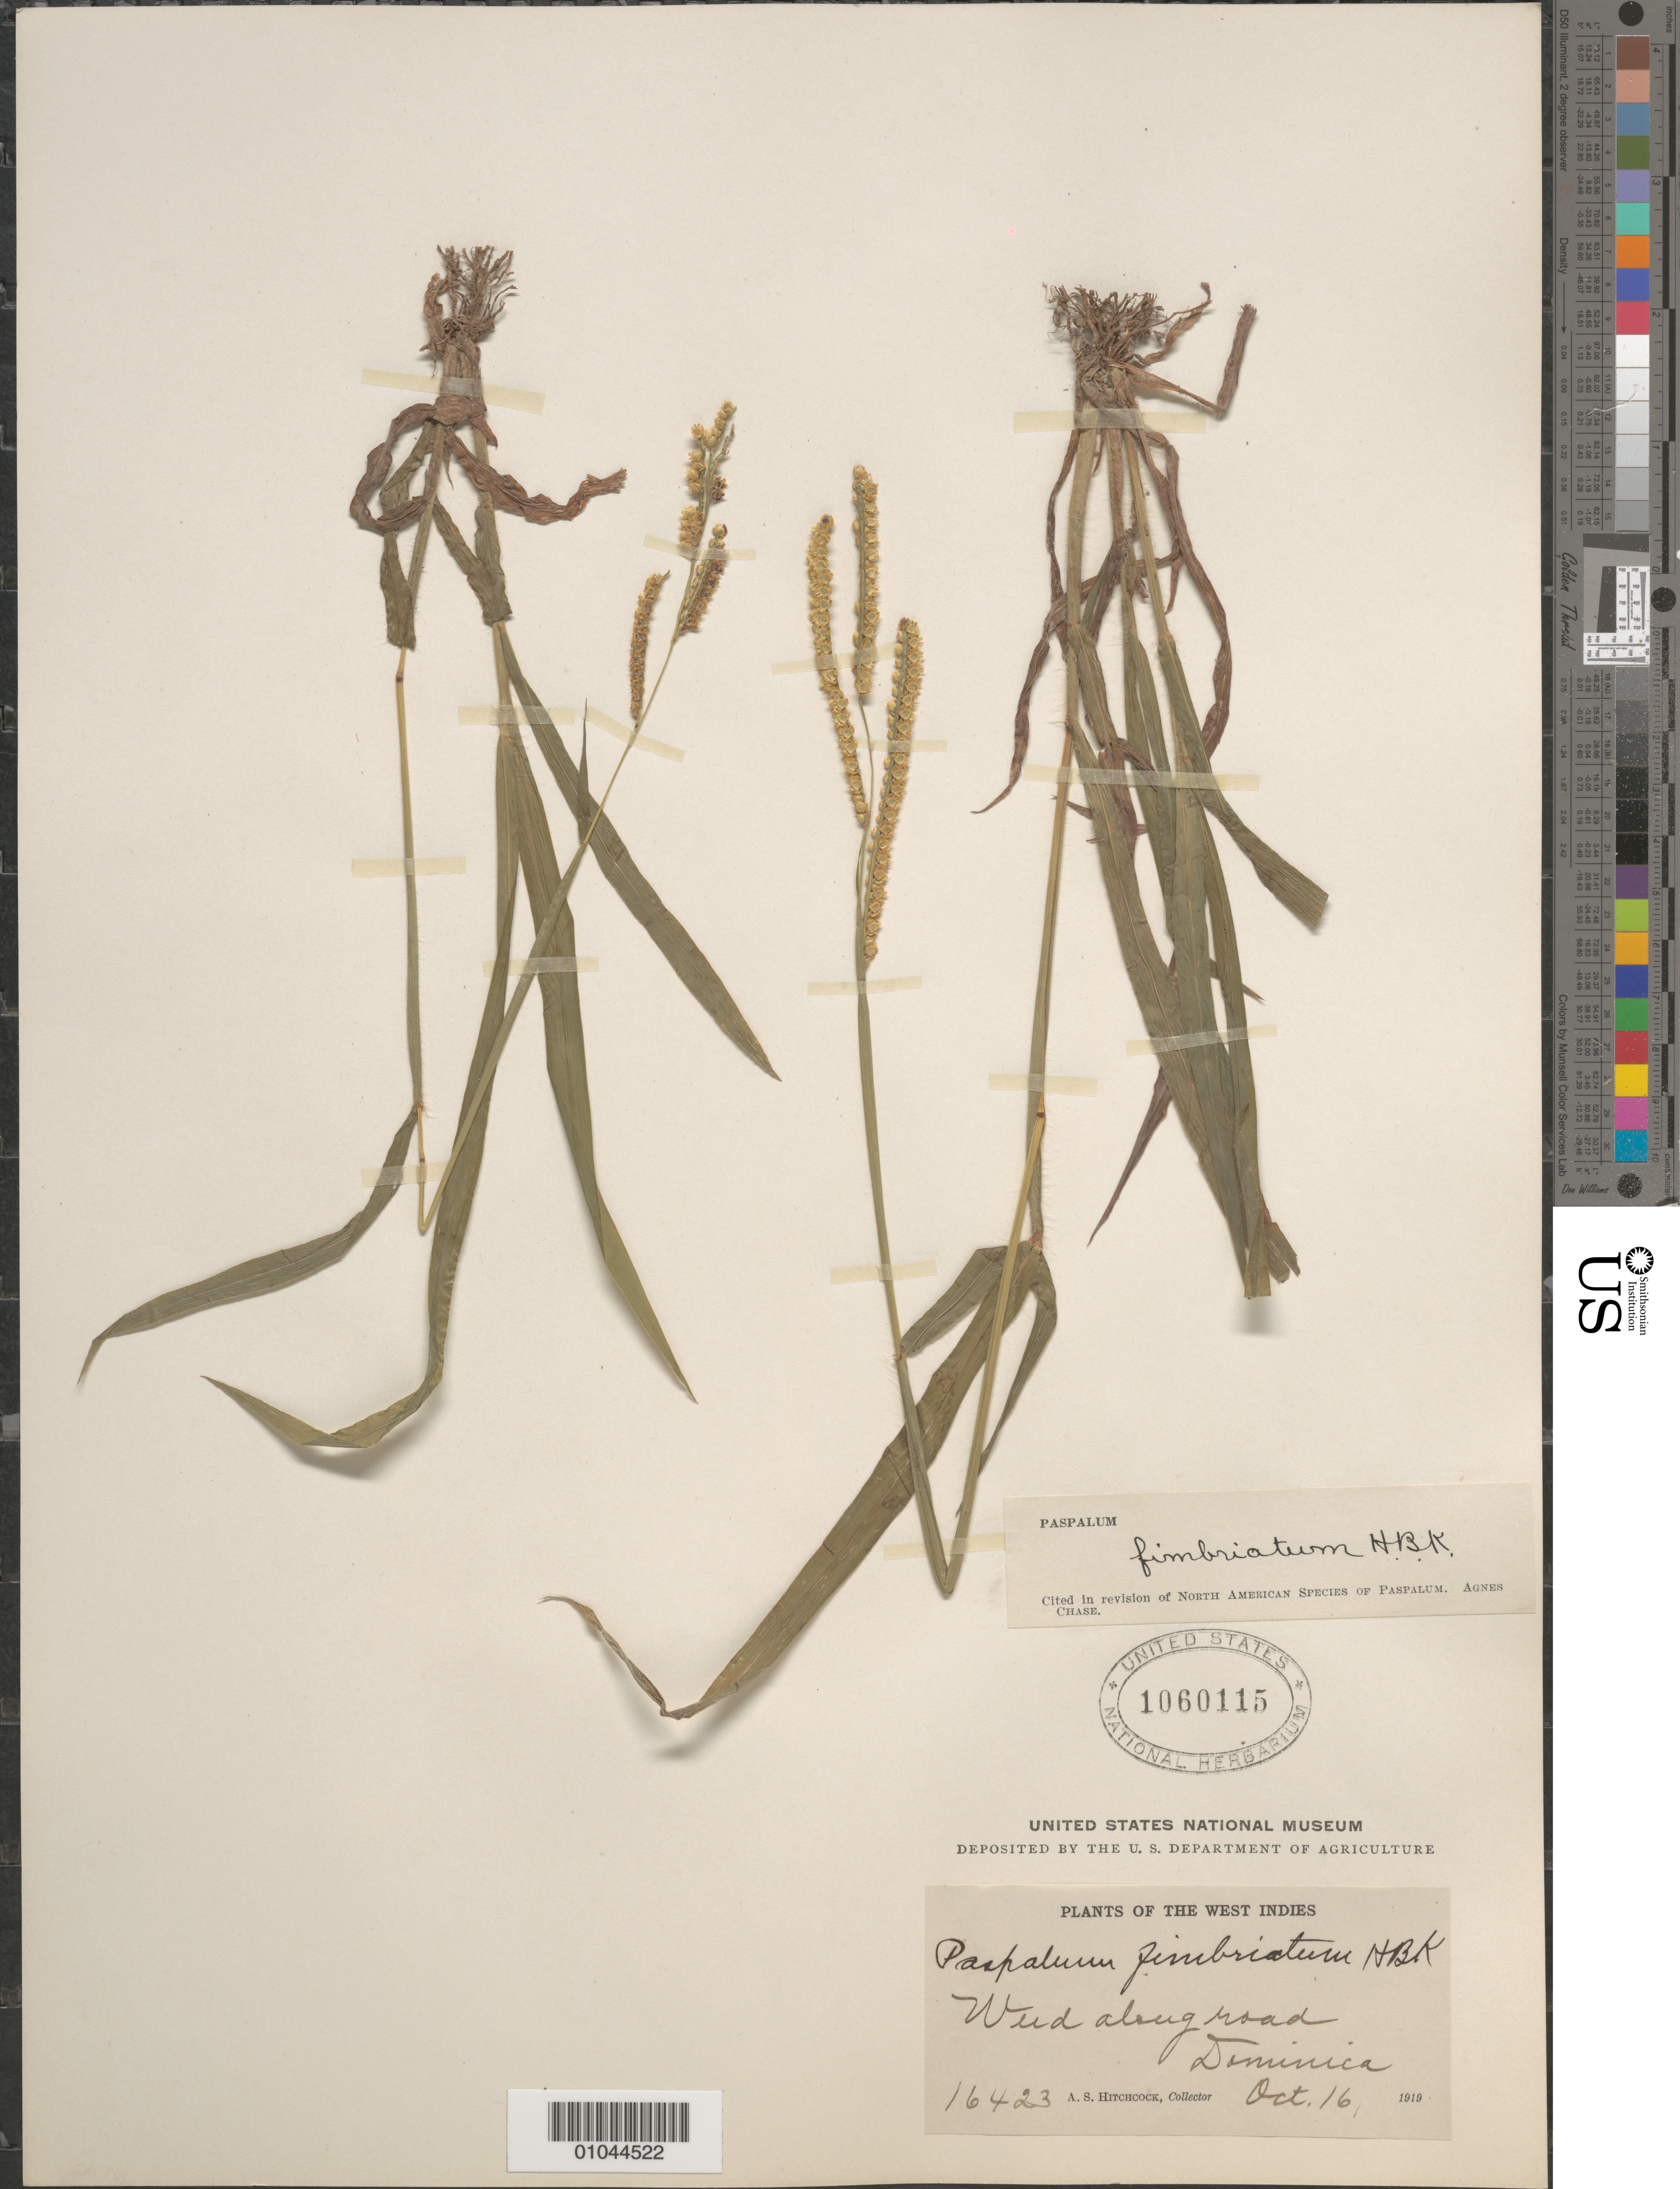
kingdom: Plantae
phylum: Tracheophyta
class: Liliopsida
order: Poales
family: Poaceae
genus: Paspalum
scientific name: Paspalum fimbriatum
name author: Kunth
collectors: A. S. Hitchcock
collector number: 16423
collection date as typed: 16 Oct 1919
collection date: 1919-10-16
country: Dominica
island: Dominica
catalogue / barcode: US 1060115